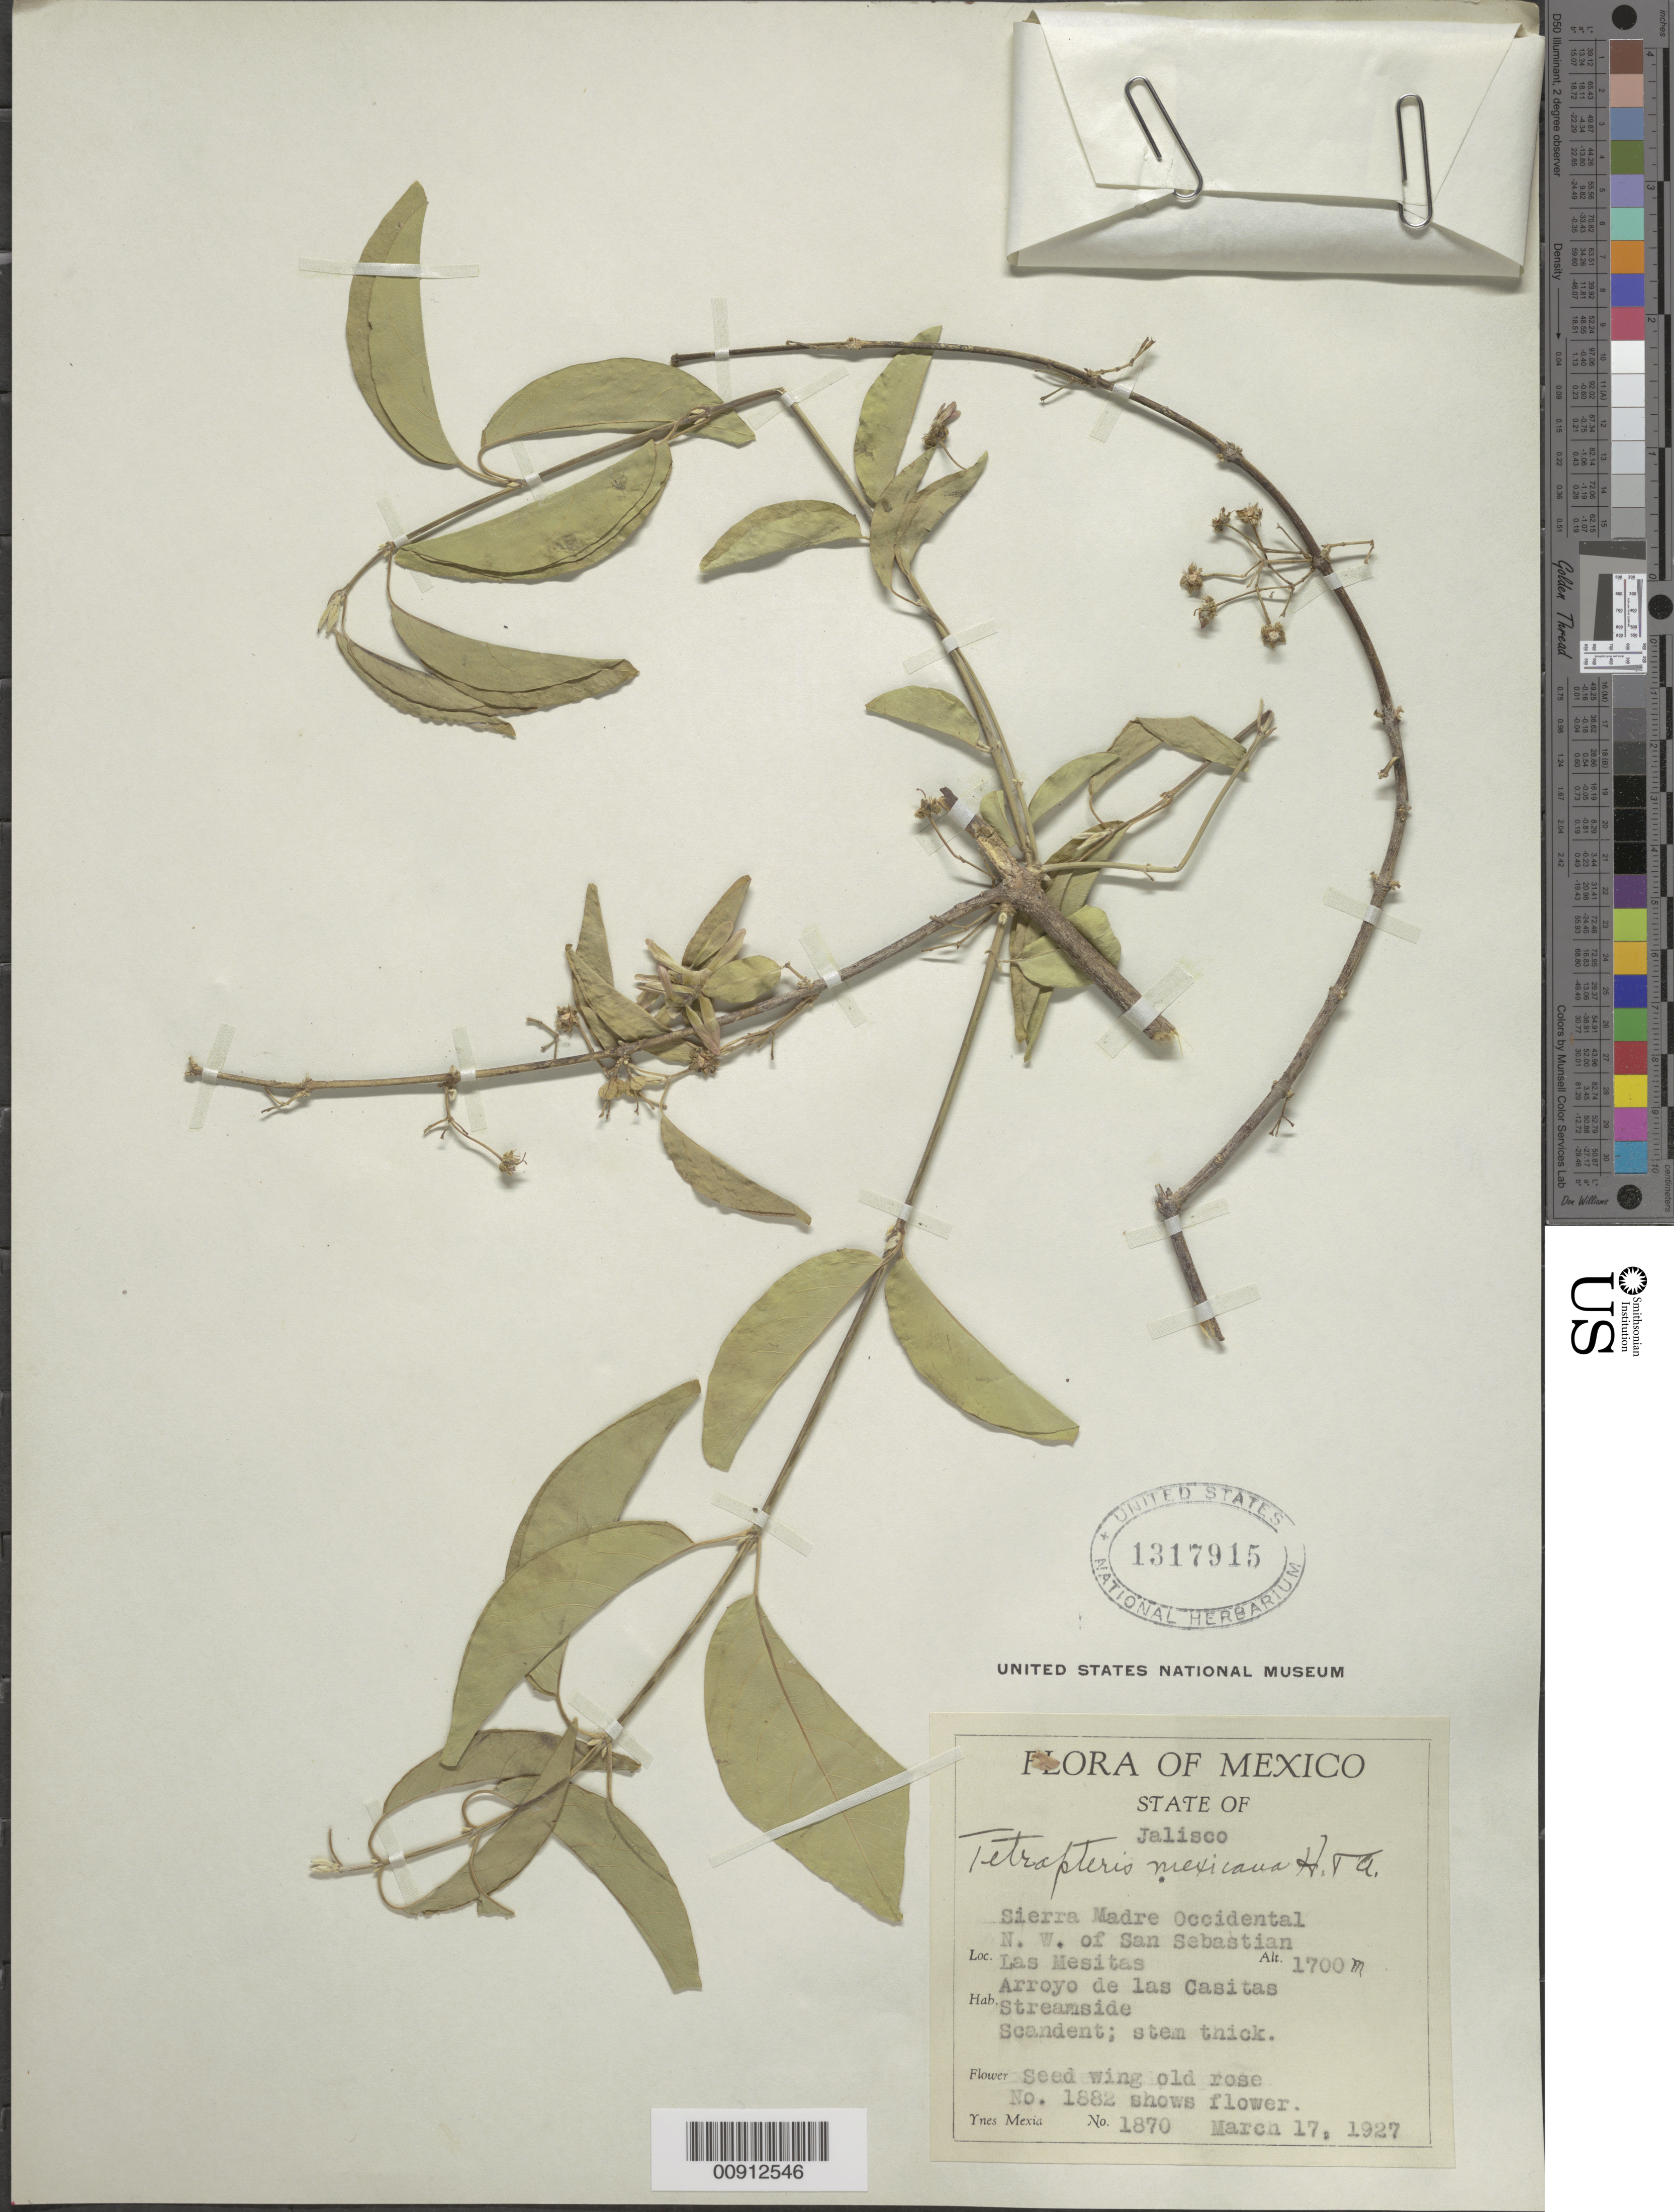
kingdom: Plantae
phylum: Tracheophyta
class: Magnoliopsida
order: Malpighiales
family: Malpighiaceae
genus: Tetrapterys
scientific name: Tetrapterys mexicana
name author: Hook. & Arn.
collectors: Y. Mexia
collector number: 1870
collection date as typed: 17 Mar 1927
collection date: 1927-03-17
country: Mexico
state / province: Jalisco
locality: Las Mesitas, Arroyo de las Casitas. State of Jalisco. Sierra Madre Occidental. N.W. of San Sebastian.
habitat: Streamside.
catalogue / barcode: US 1317915